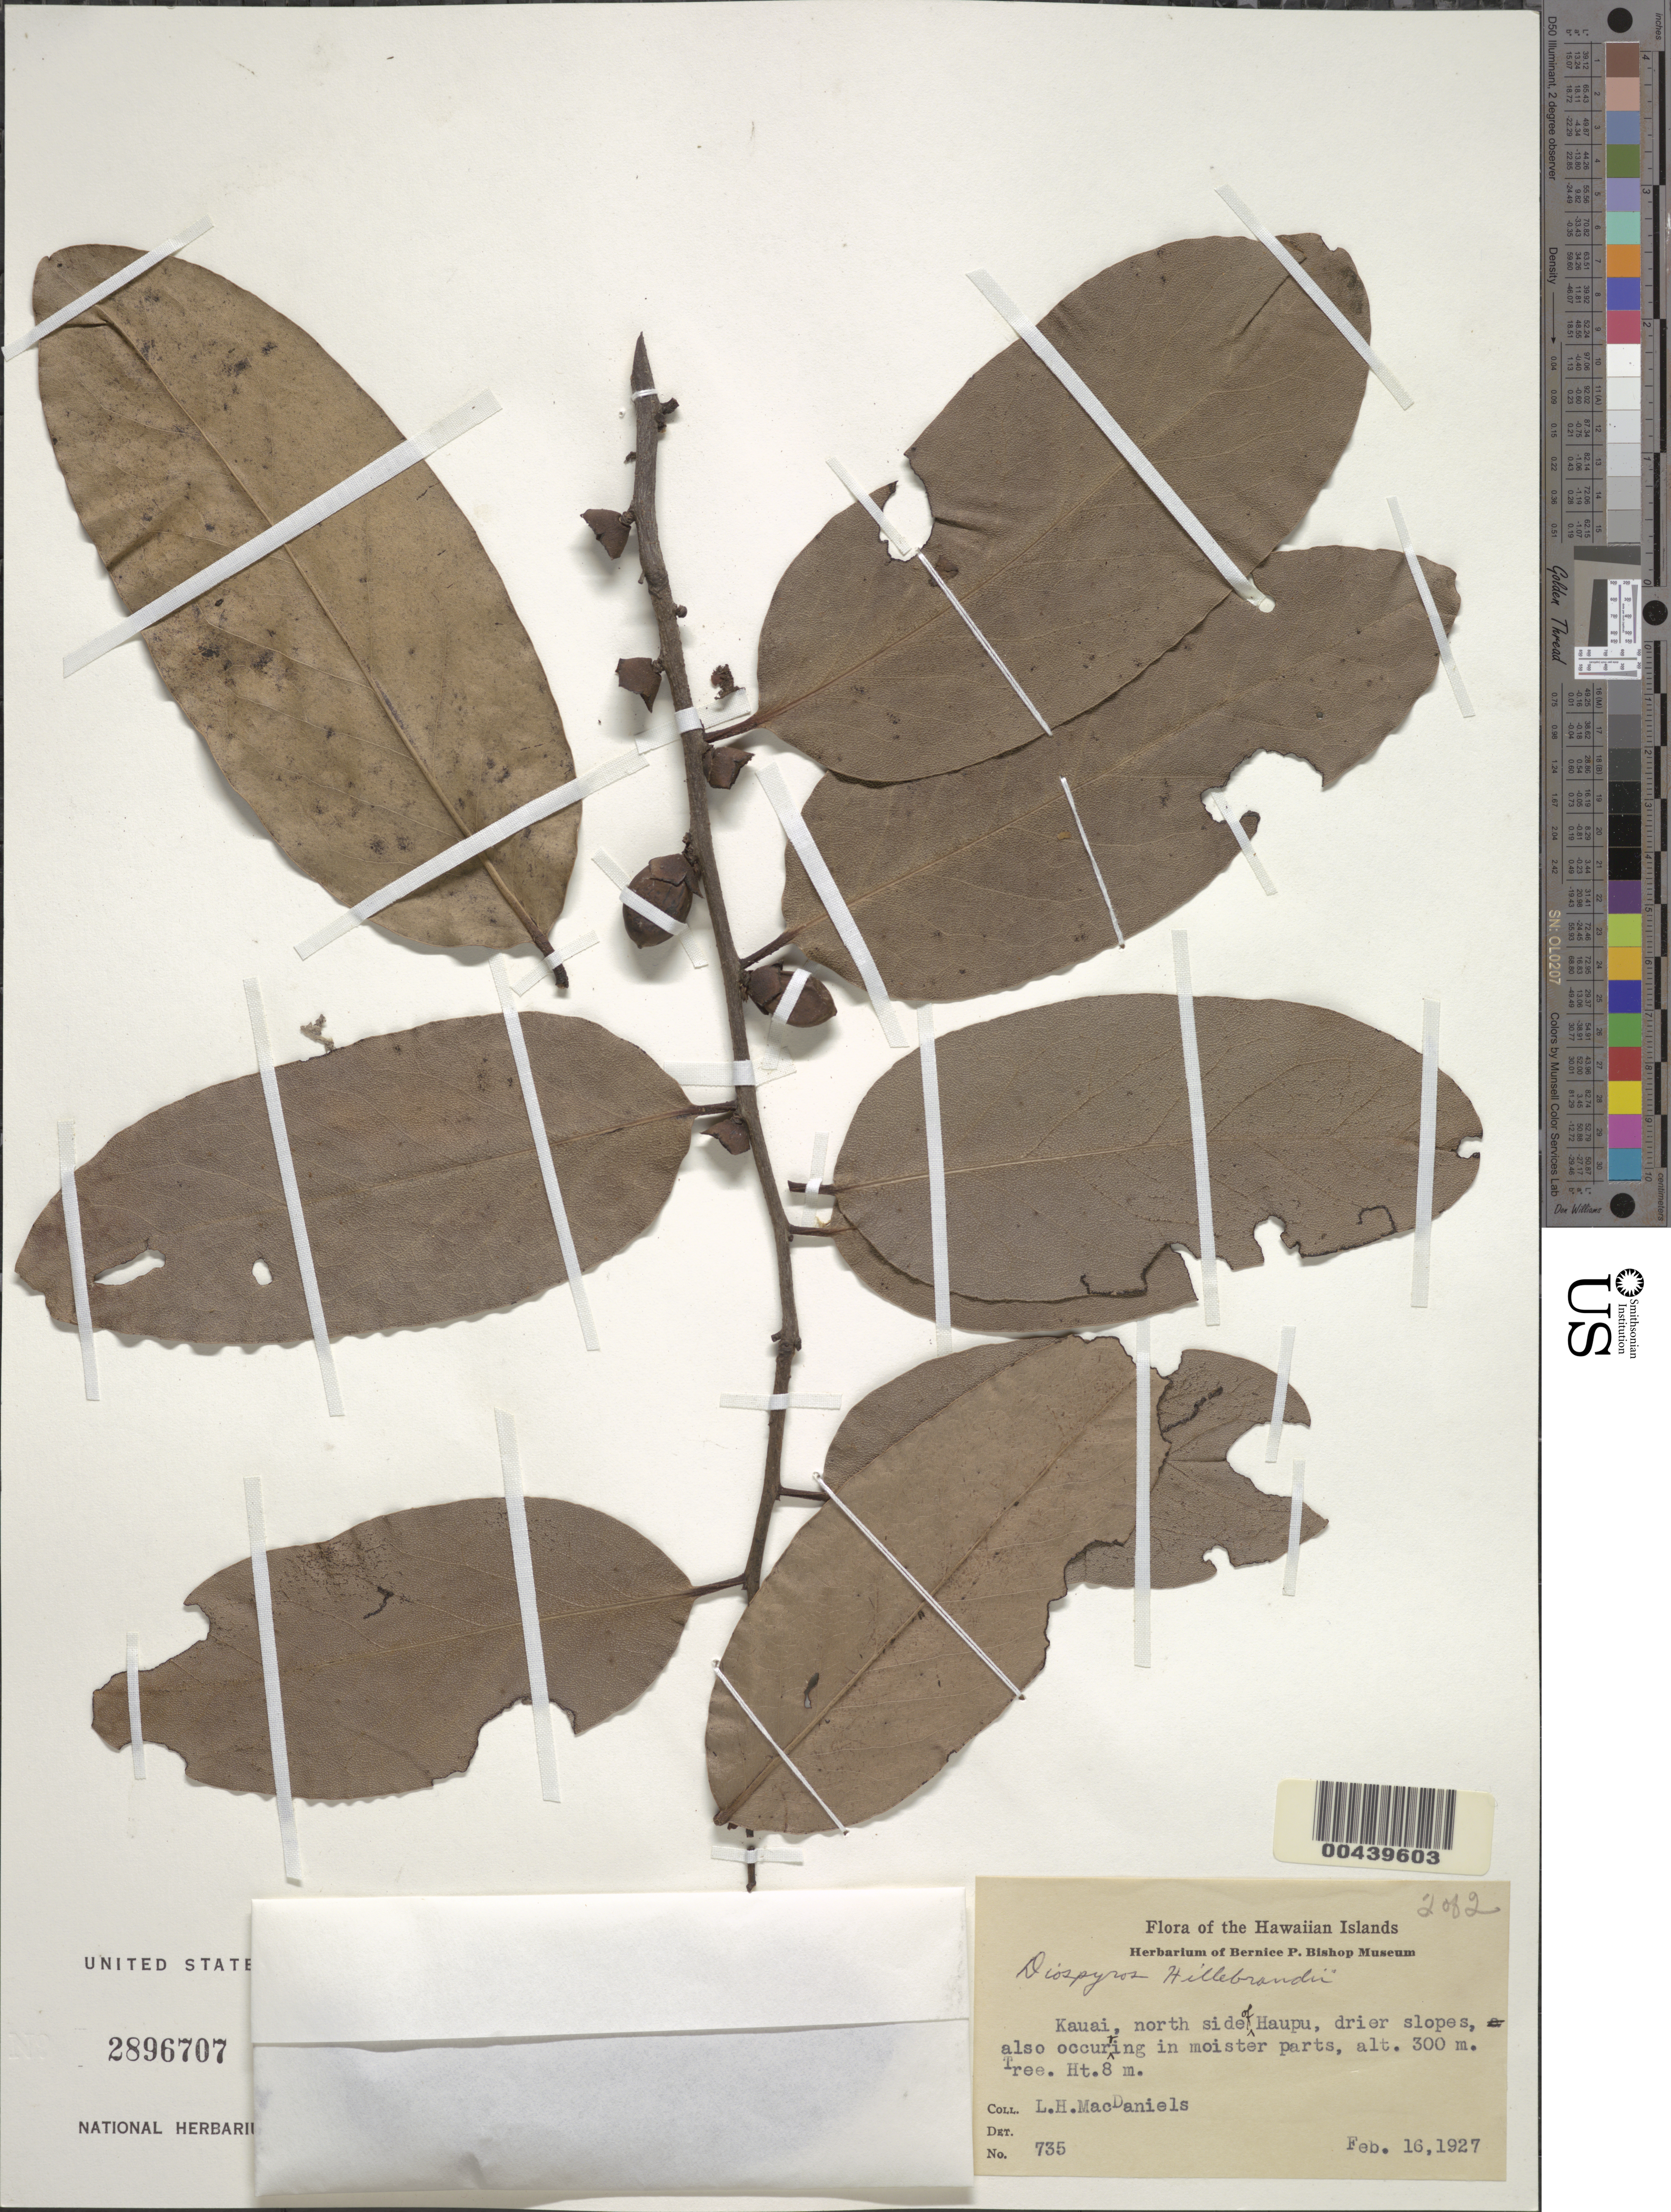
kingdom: Plantae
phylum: Tracheophyta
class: Magnoliopsida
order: Ericales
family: Ebenaceae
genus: Diospyros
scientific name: Diospyros hillebrandii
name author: (Seem.) Fosberg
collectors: L. MacDaniels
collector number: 735, 2 of 2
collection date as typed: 16 Feb 1927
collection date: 1927-02-16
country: United States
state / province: Hawaii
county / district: Kauai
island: Kaua'i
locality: Kauai, N side of Haupu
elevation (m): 300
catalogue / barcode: US 2896707